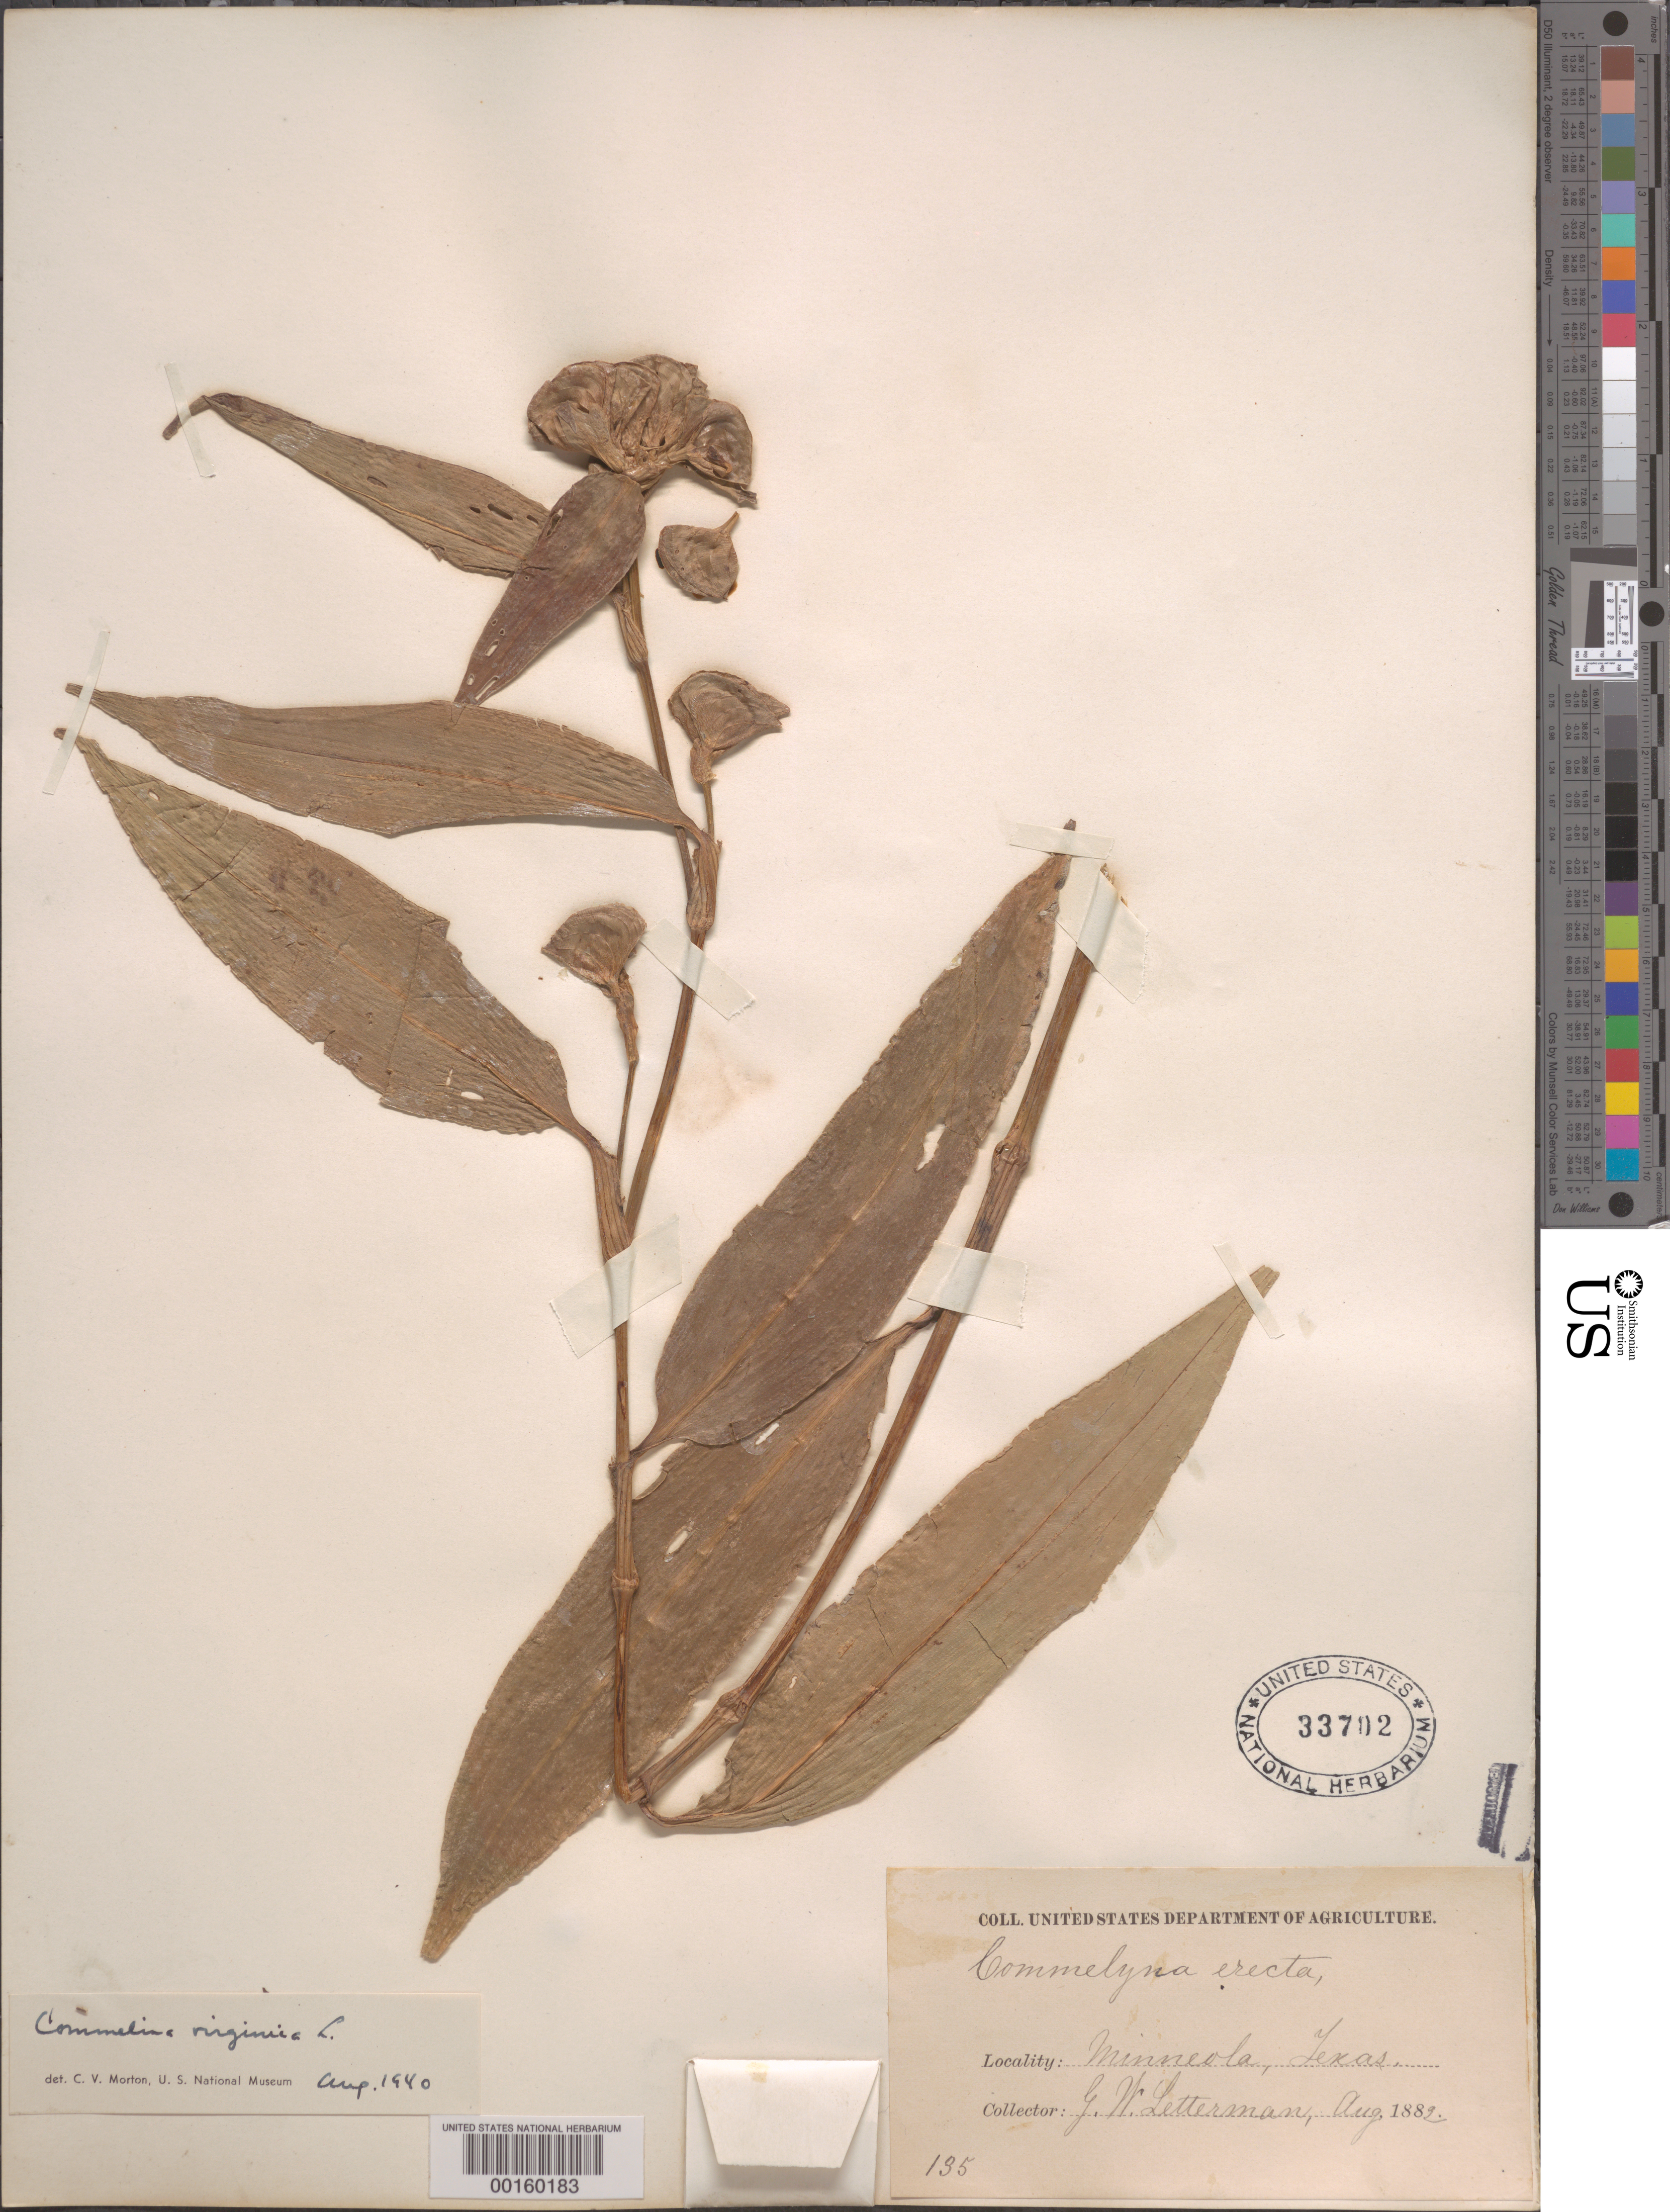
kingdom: Plantae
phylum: Tracheophyta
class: Liliopsida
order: Commelinales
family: Commelinaceae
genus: Commelina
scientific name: Commelina virginica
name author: L.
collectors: G. W. Letterman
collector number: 135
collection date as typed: Aug 1882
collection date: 1882-08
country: United States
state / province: Texas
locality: Minneola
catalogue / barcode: US 33702